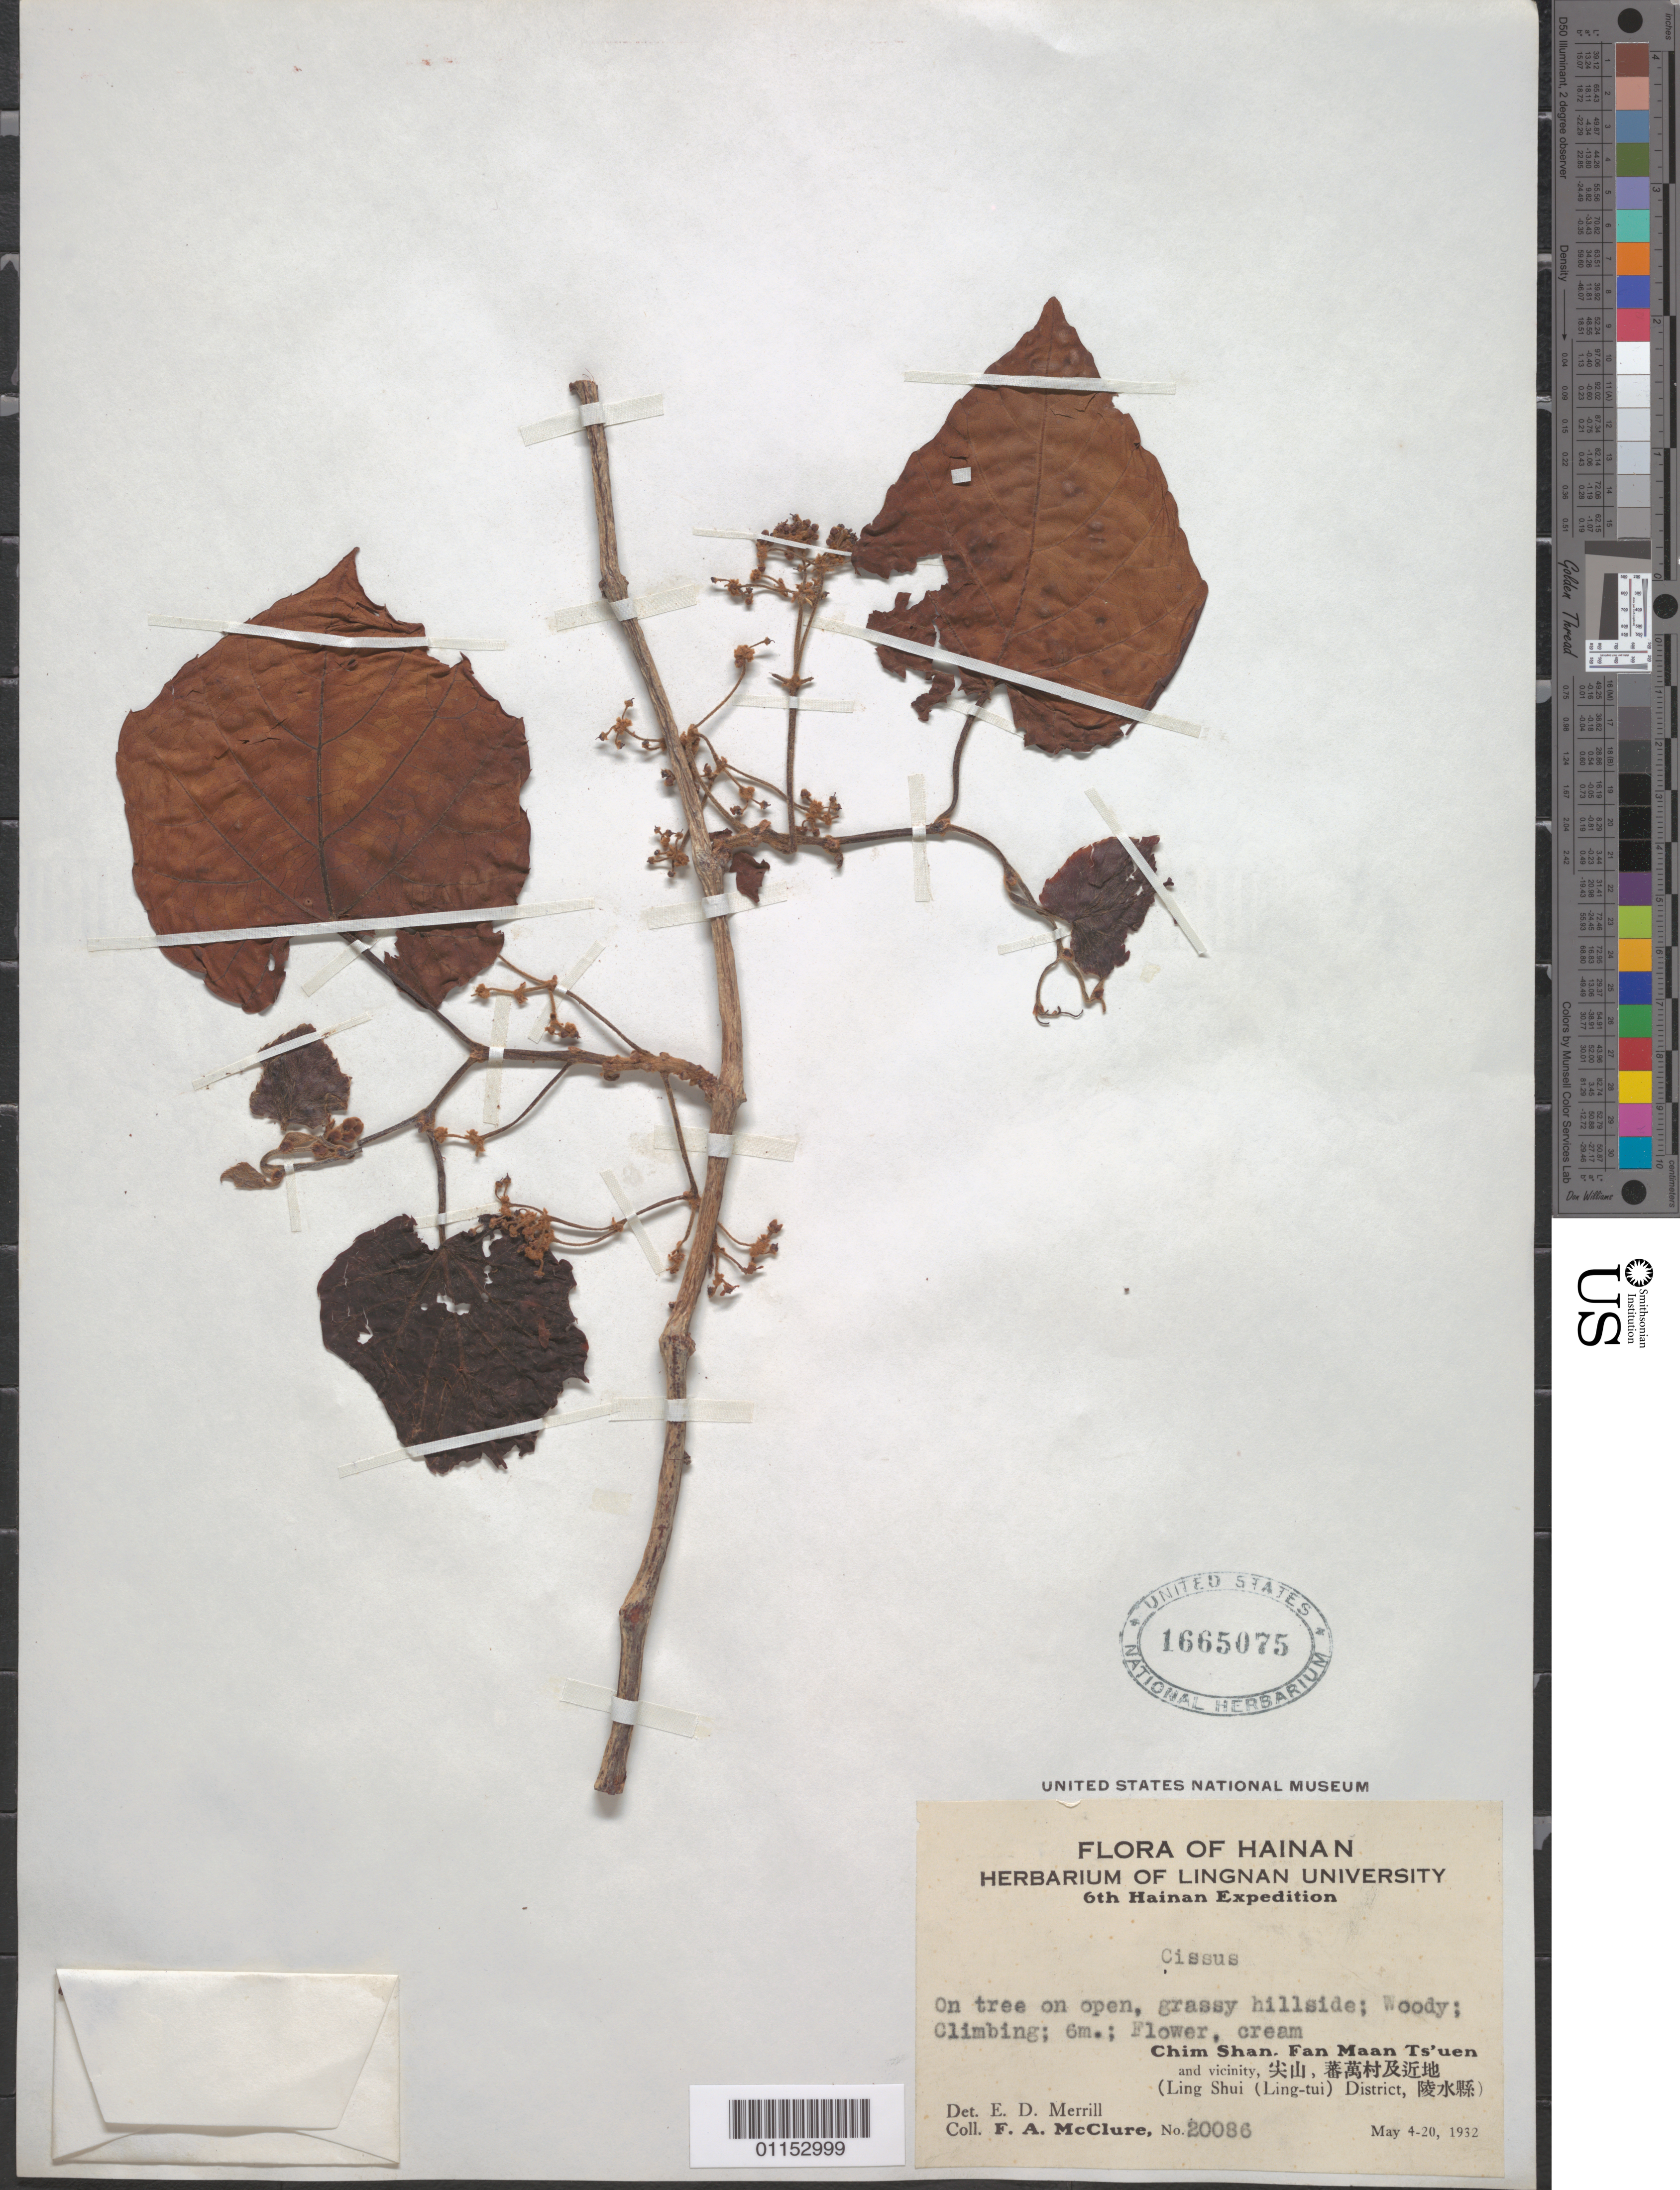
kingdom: Plantae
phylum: Tracheophyta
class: Magnoliopsida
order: Vitales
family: Vitaceae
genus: Cissus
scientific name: Cissus sp.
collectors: F. A. McClure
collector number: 20086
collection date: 1932-05-04/1932-05-20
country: China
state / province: Hainan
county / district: Ling Shui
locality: Chim Shan, Fan Maan Ts'uen and vicinity.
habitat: On tree on open, grassy hillside. Woody. Climbing.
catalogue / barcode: US 1665075